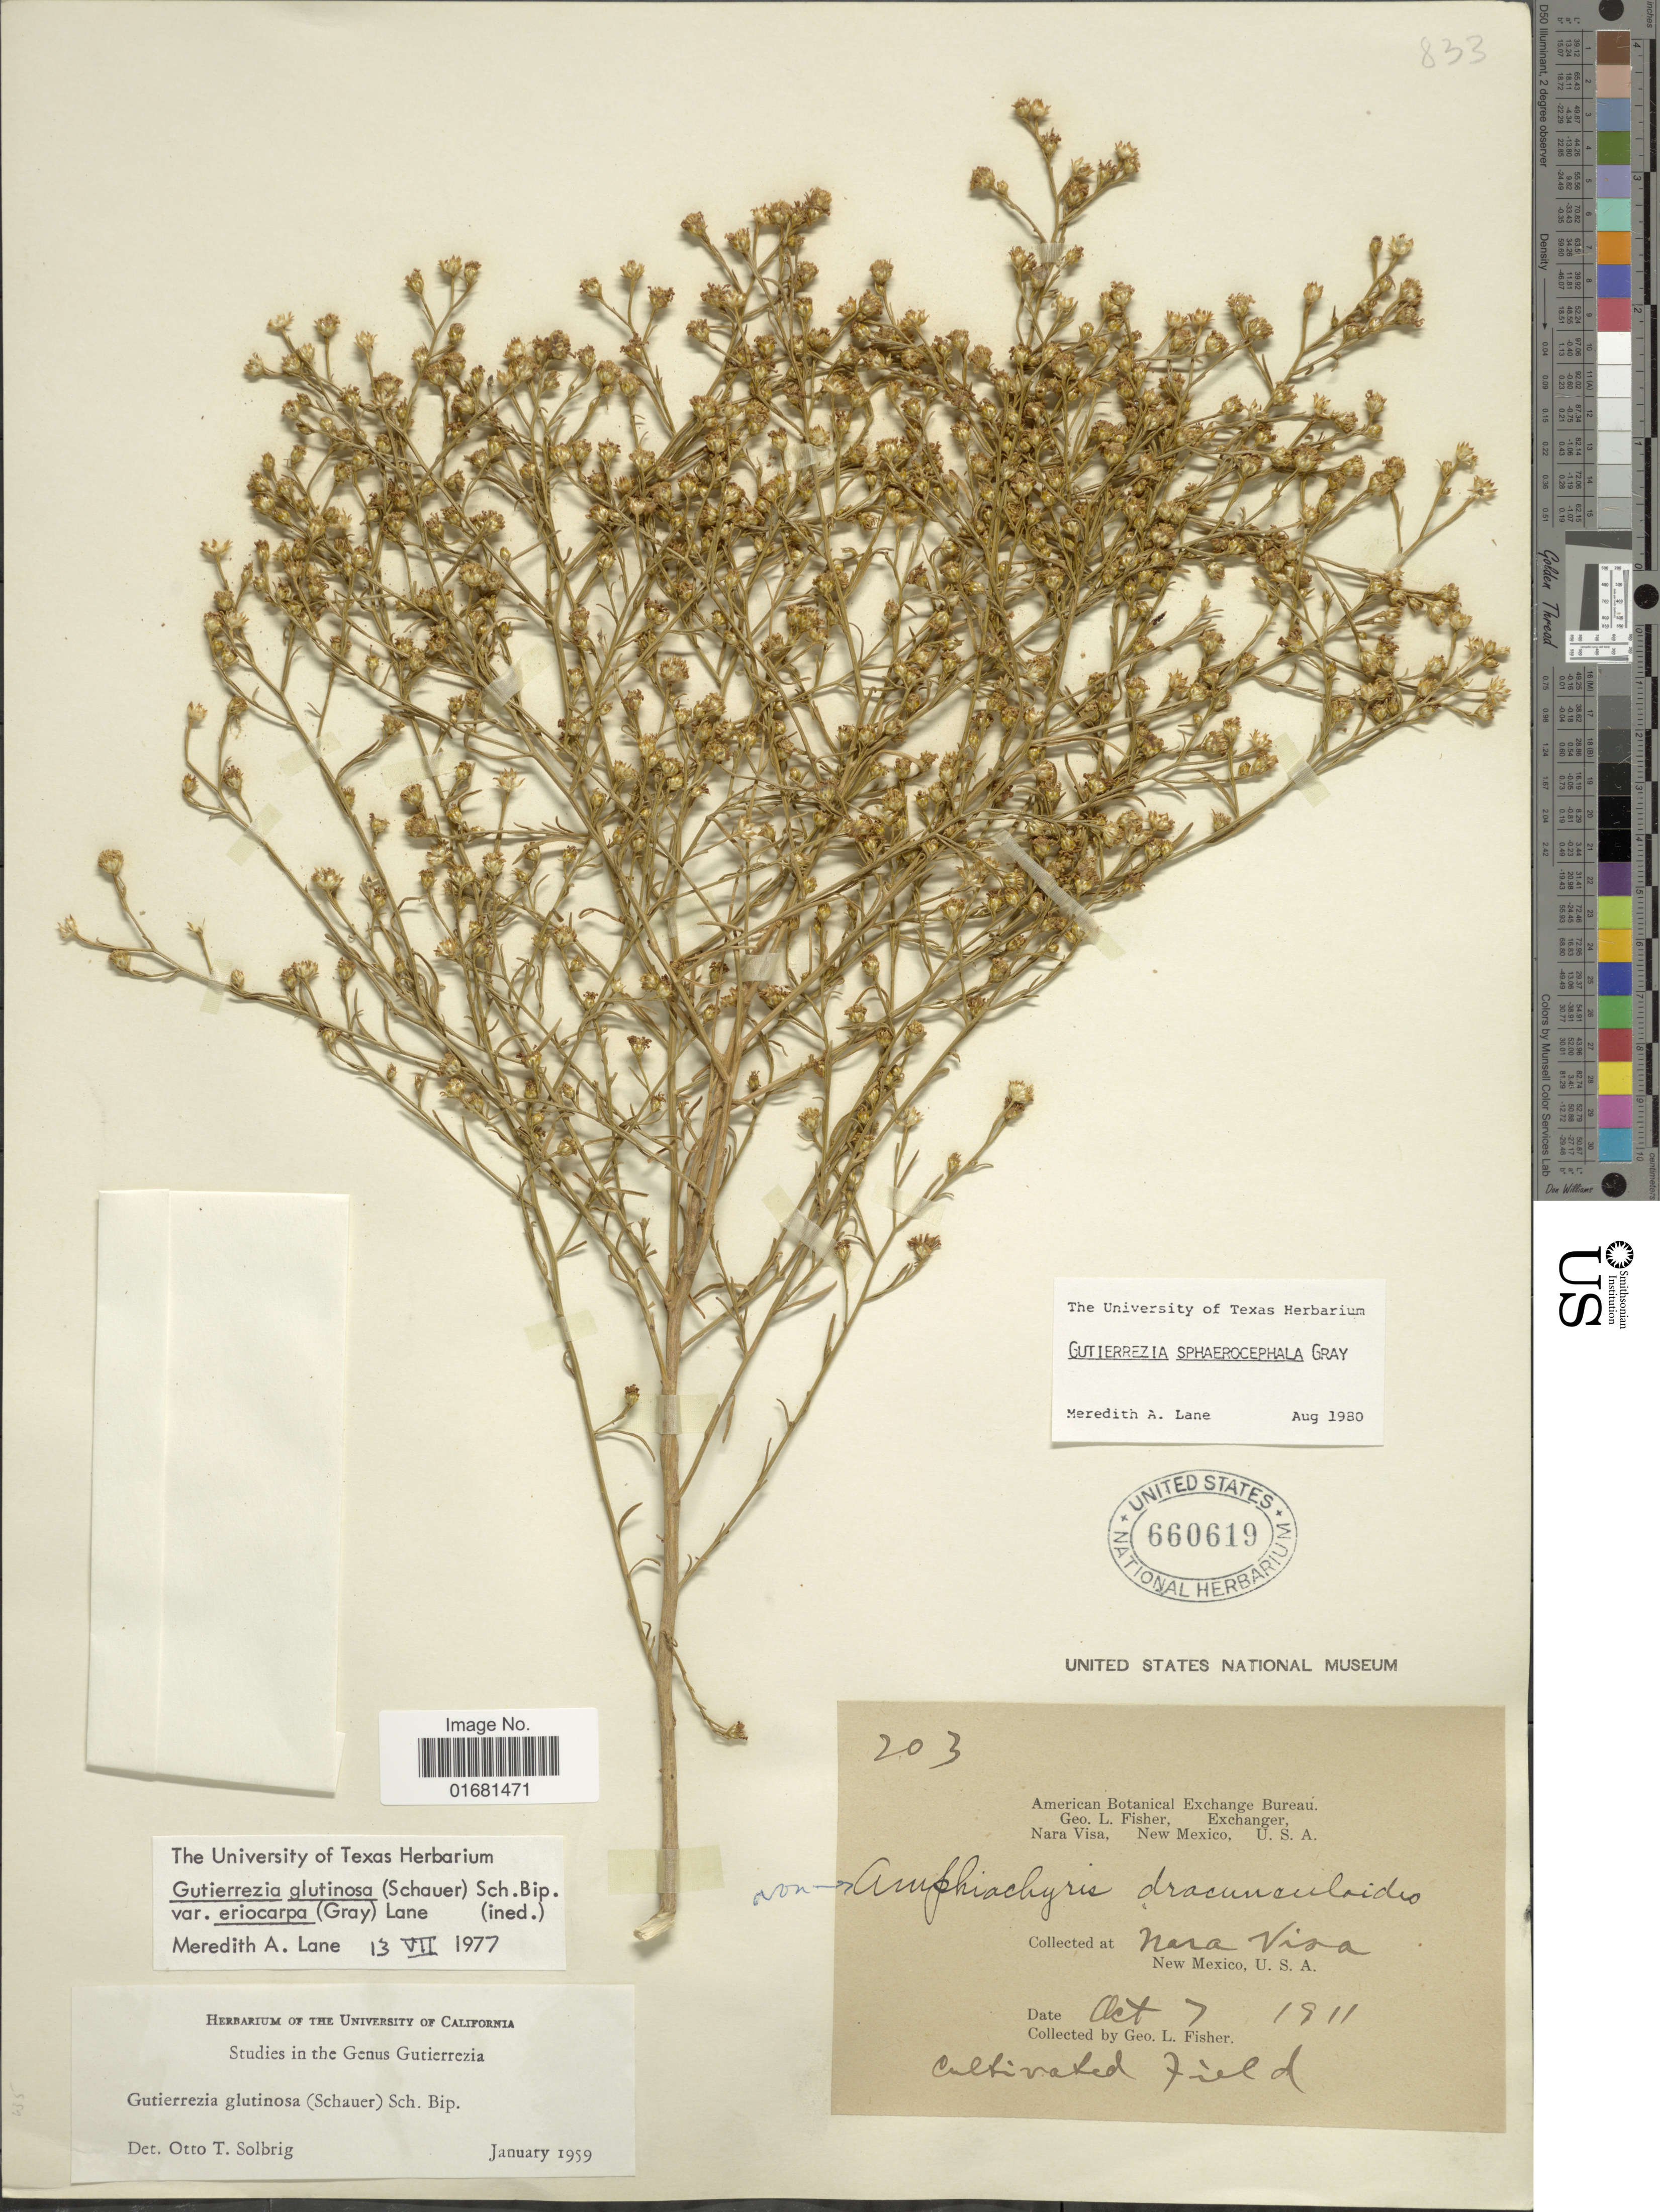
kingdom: Plantae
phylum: Tracheophyta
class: Magnoliopsida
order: Asterales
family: Asteraceae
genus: Gutierrezia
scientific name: Gutierrezia sphaerocephala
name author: A. Gray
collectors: G. L. Fisher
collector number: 203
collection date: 1911-10-01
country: United States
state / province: New Mexico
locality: Nara Visa.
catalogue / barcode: US 660619